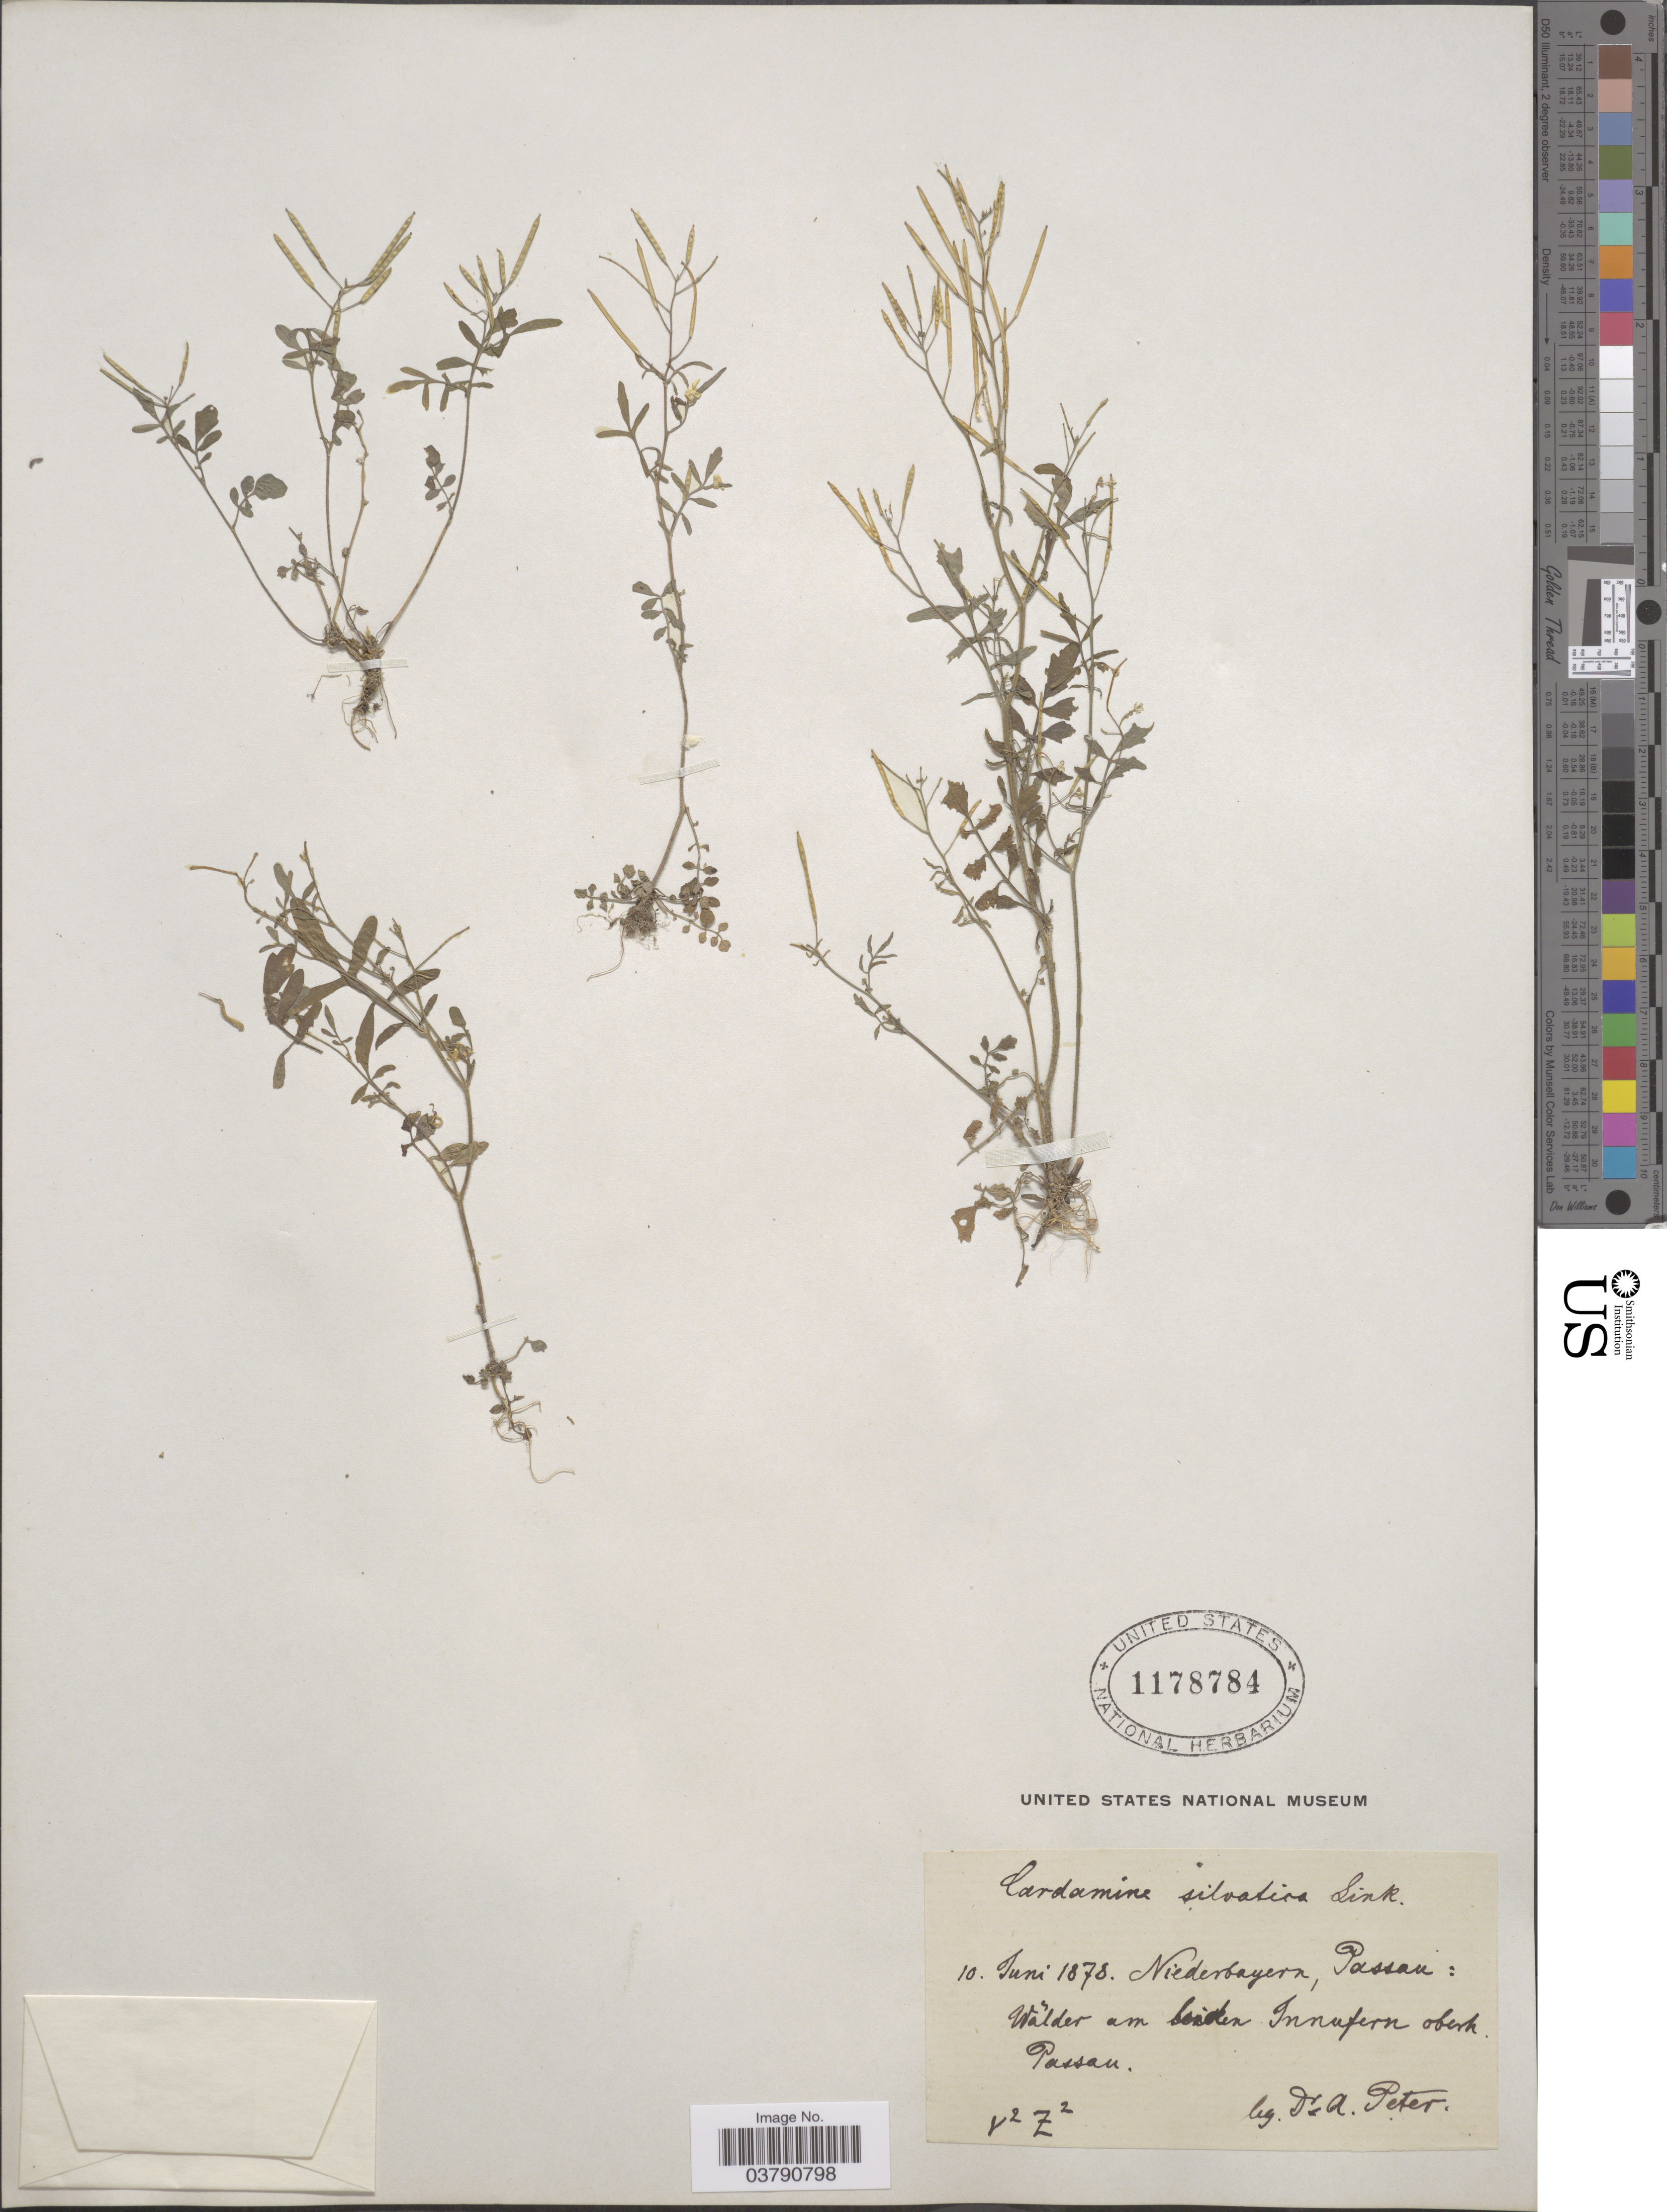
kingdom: Plantae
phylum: Tracheophyta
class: Magnoliopsida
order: Brassicales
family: Brassicaceae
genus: Cardamine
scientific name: Cardamine sylvatica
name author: Link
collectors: A. Peter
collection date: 1878-06-10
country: Germany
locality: Niederbayern, Passau: Waulder am [illegible text] Innufern oberh. Passau.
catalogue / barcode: US 1178784